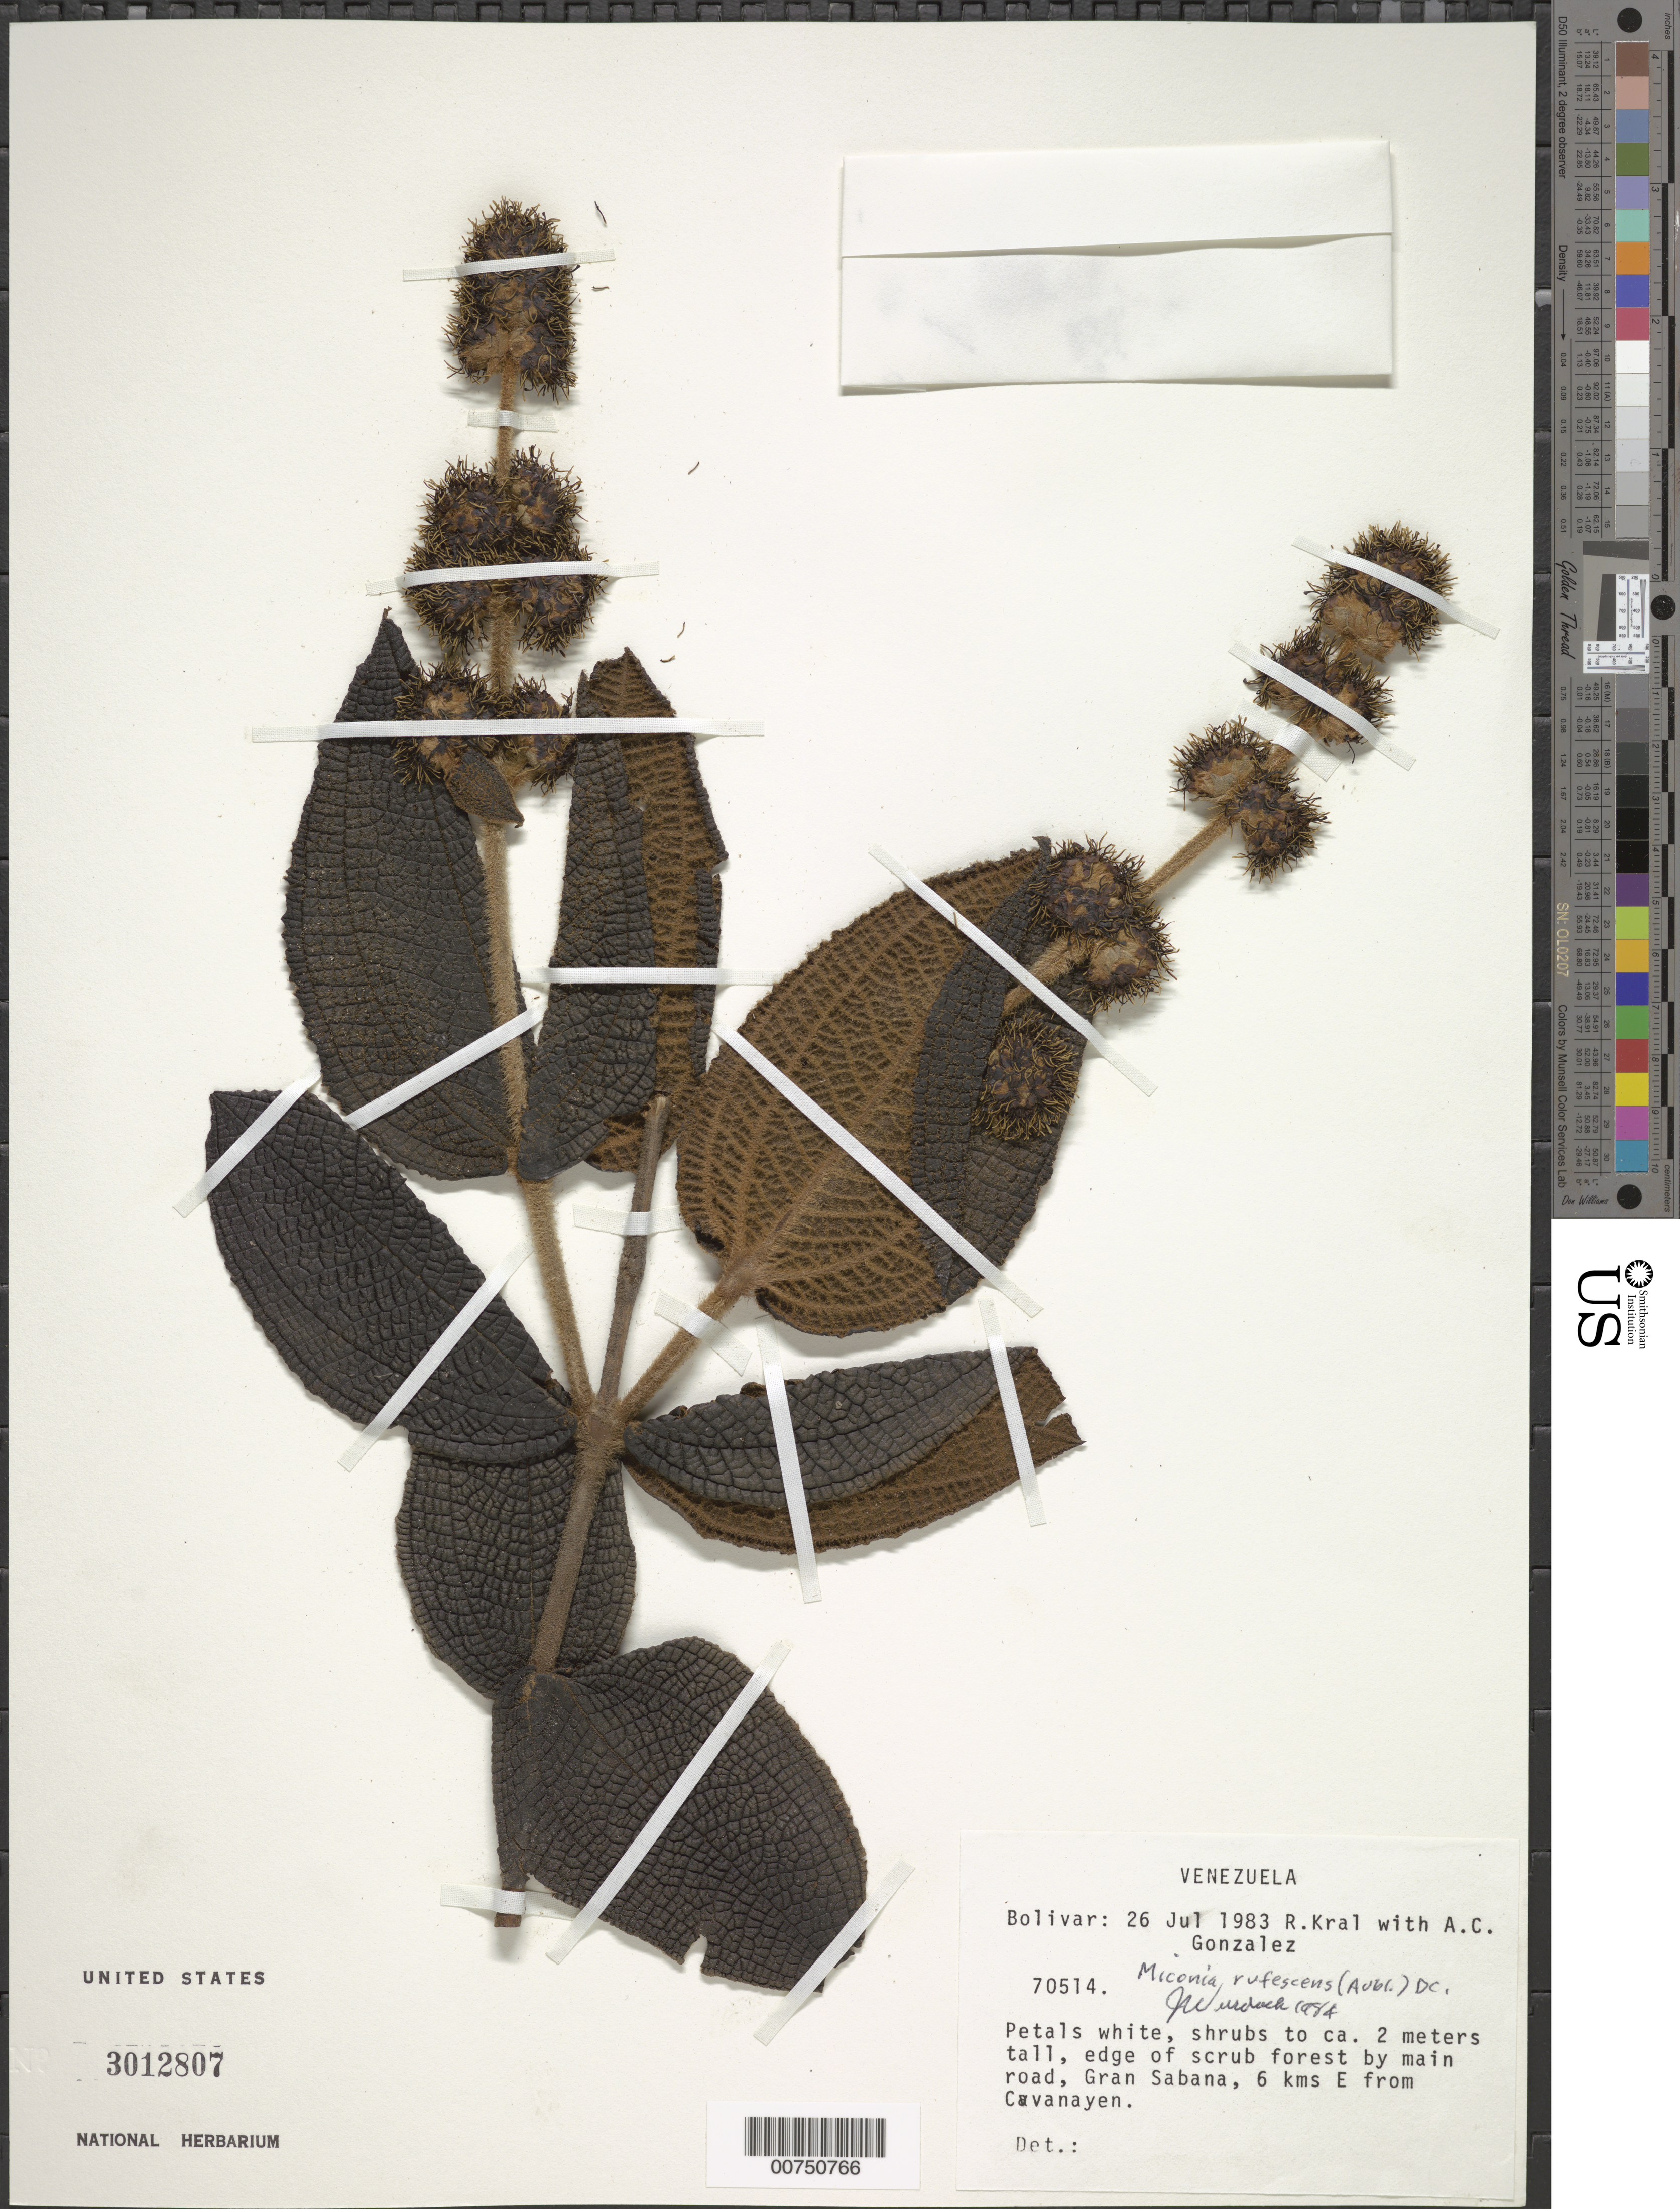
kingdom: Plantae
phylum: Tracheophyta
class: Magnoliopsida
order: Myrtales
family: Melastomataceae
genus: Miconia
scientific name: Miconia rufescens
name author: (Aubl.) DC.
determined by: Wurdack, John J., (US), US (UNITED STATES)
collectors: R. Kral & A. C. González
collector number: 70514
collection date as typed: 26-Jul-83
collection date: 1983-07-26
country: Venezuela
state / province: Bolívar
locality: Gran Sabana, Kavanayén, 6 km E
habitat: Edge of scrub forest by main road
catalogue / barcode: US 3012807